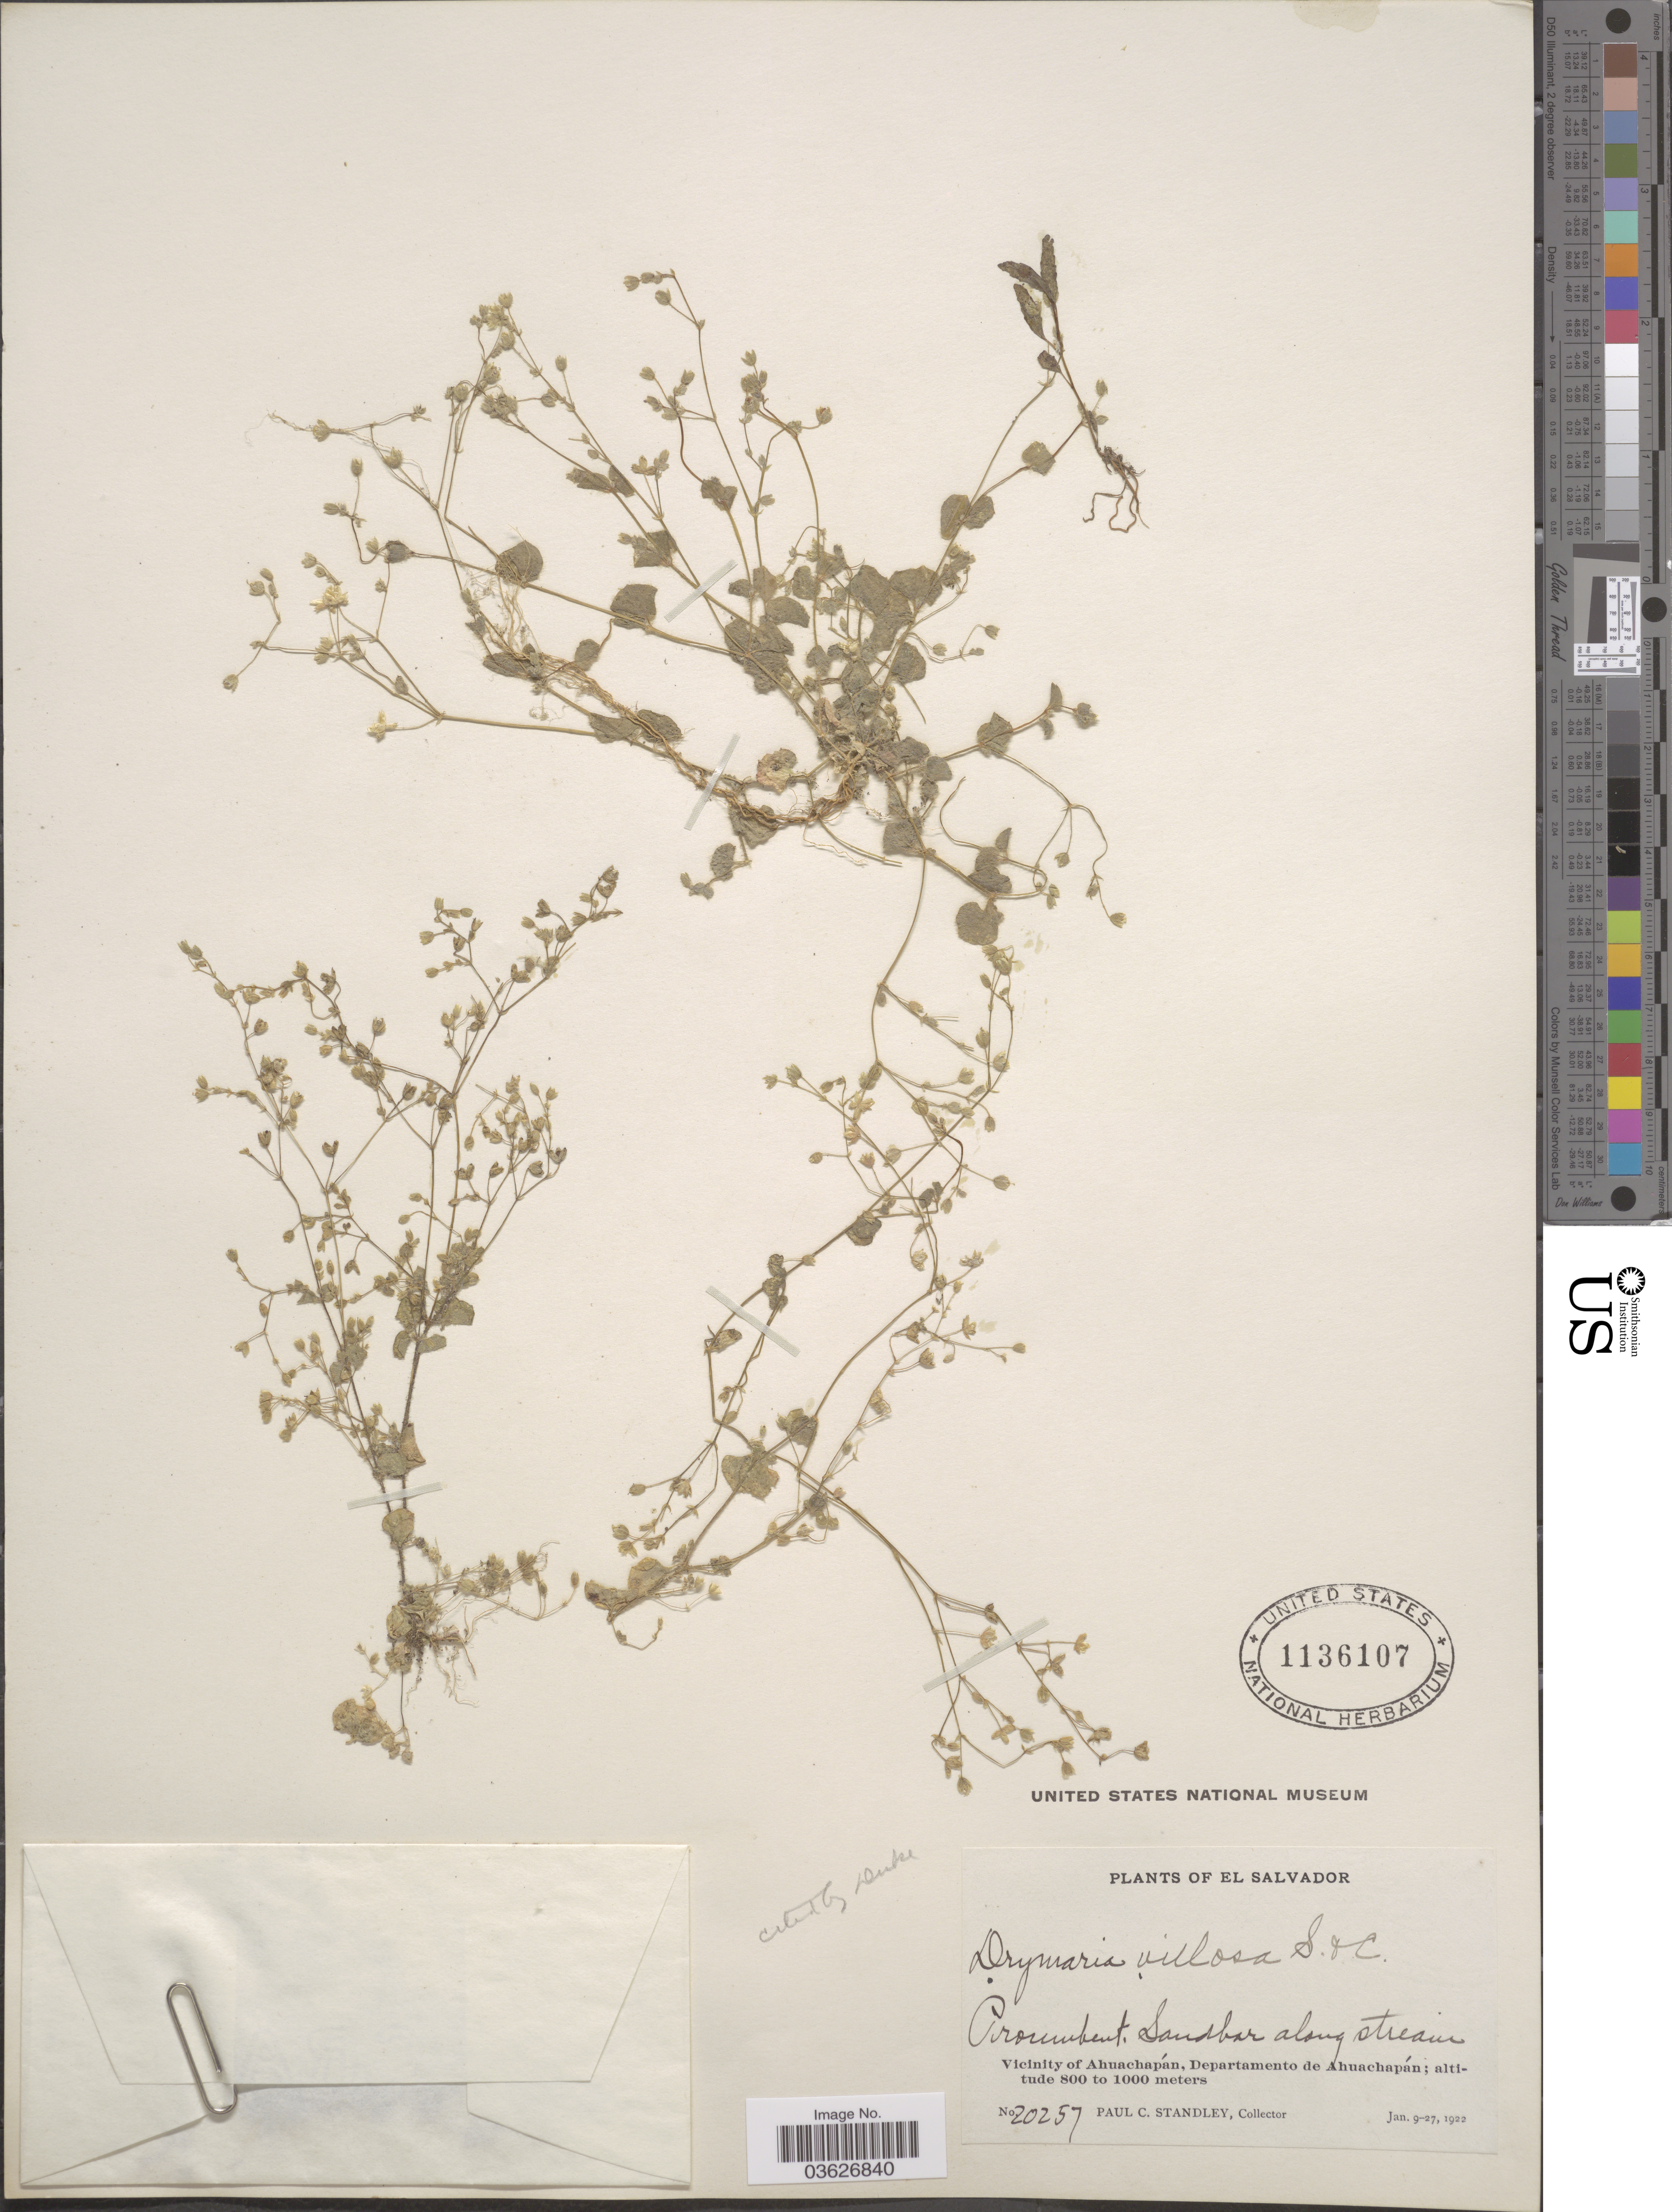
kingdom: Plantae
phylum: Tracheophyta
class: Magnoliopsida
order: Caryophyllales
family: Caryophyllaceae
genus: Drymaria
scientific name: Drymaria villosa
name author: Cham. & Schltdl.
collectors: P. C. Standley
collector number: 20257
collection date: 1922-01-09/1922-01-27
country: El Salvador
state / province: Ahuachapan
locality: Vicinity of Ahuachapán, Departamento de Ahuachapán.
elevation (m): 800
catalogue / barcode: US 1136107